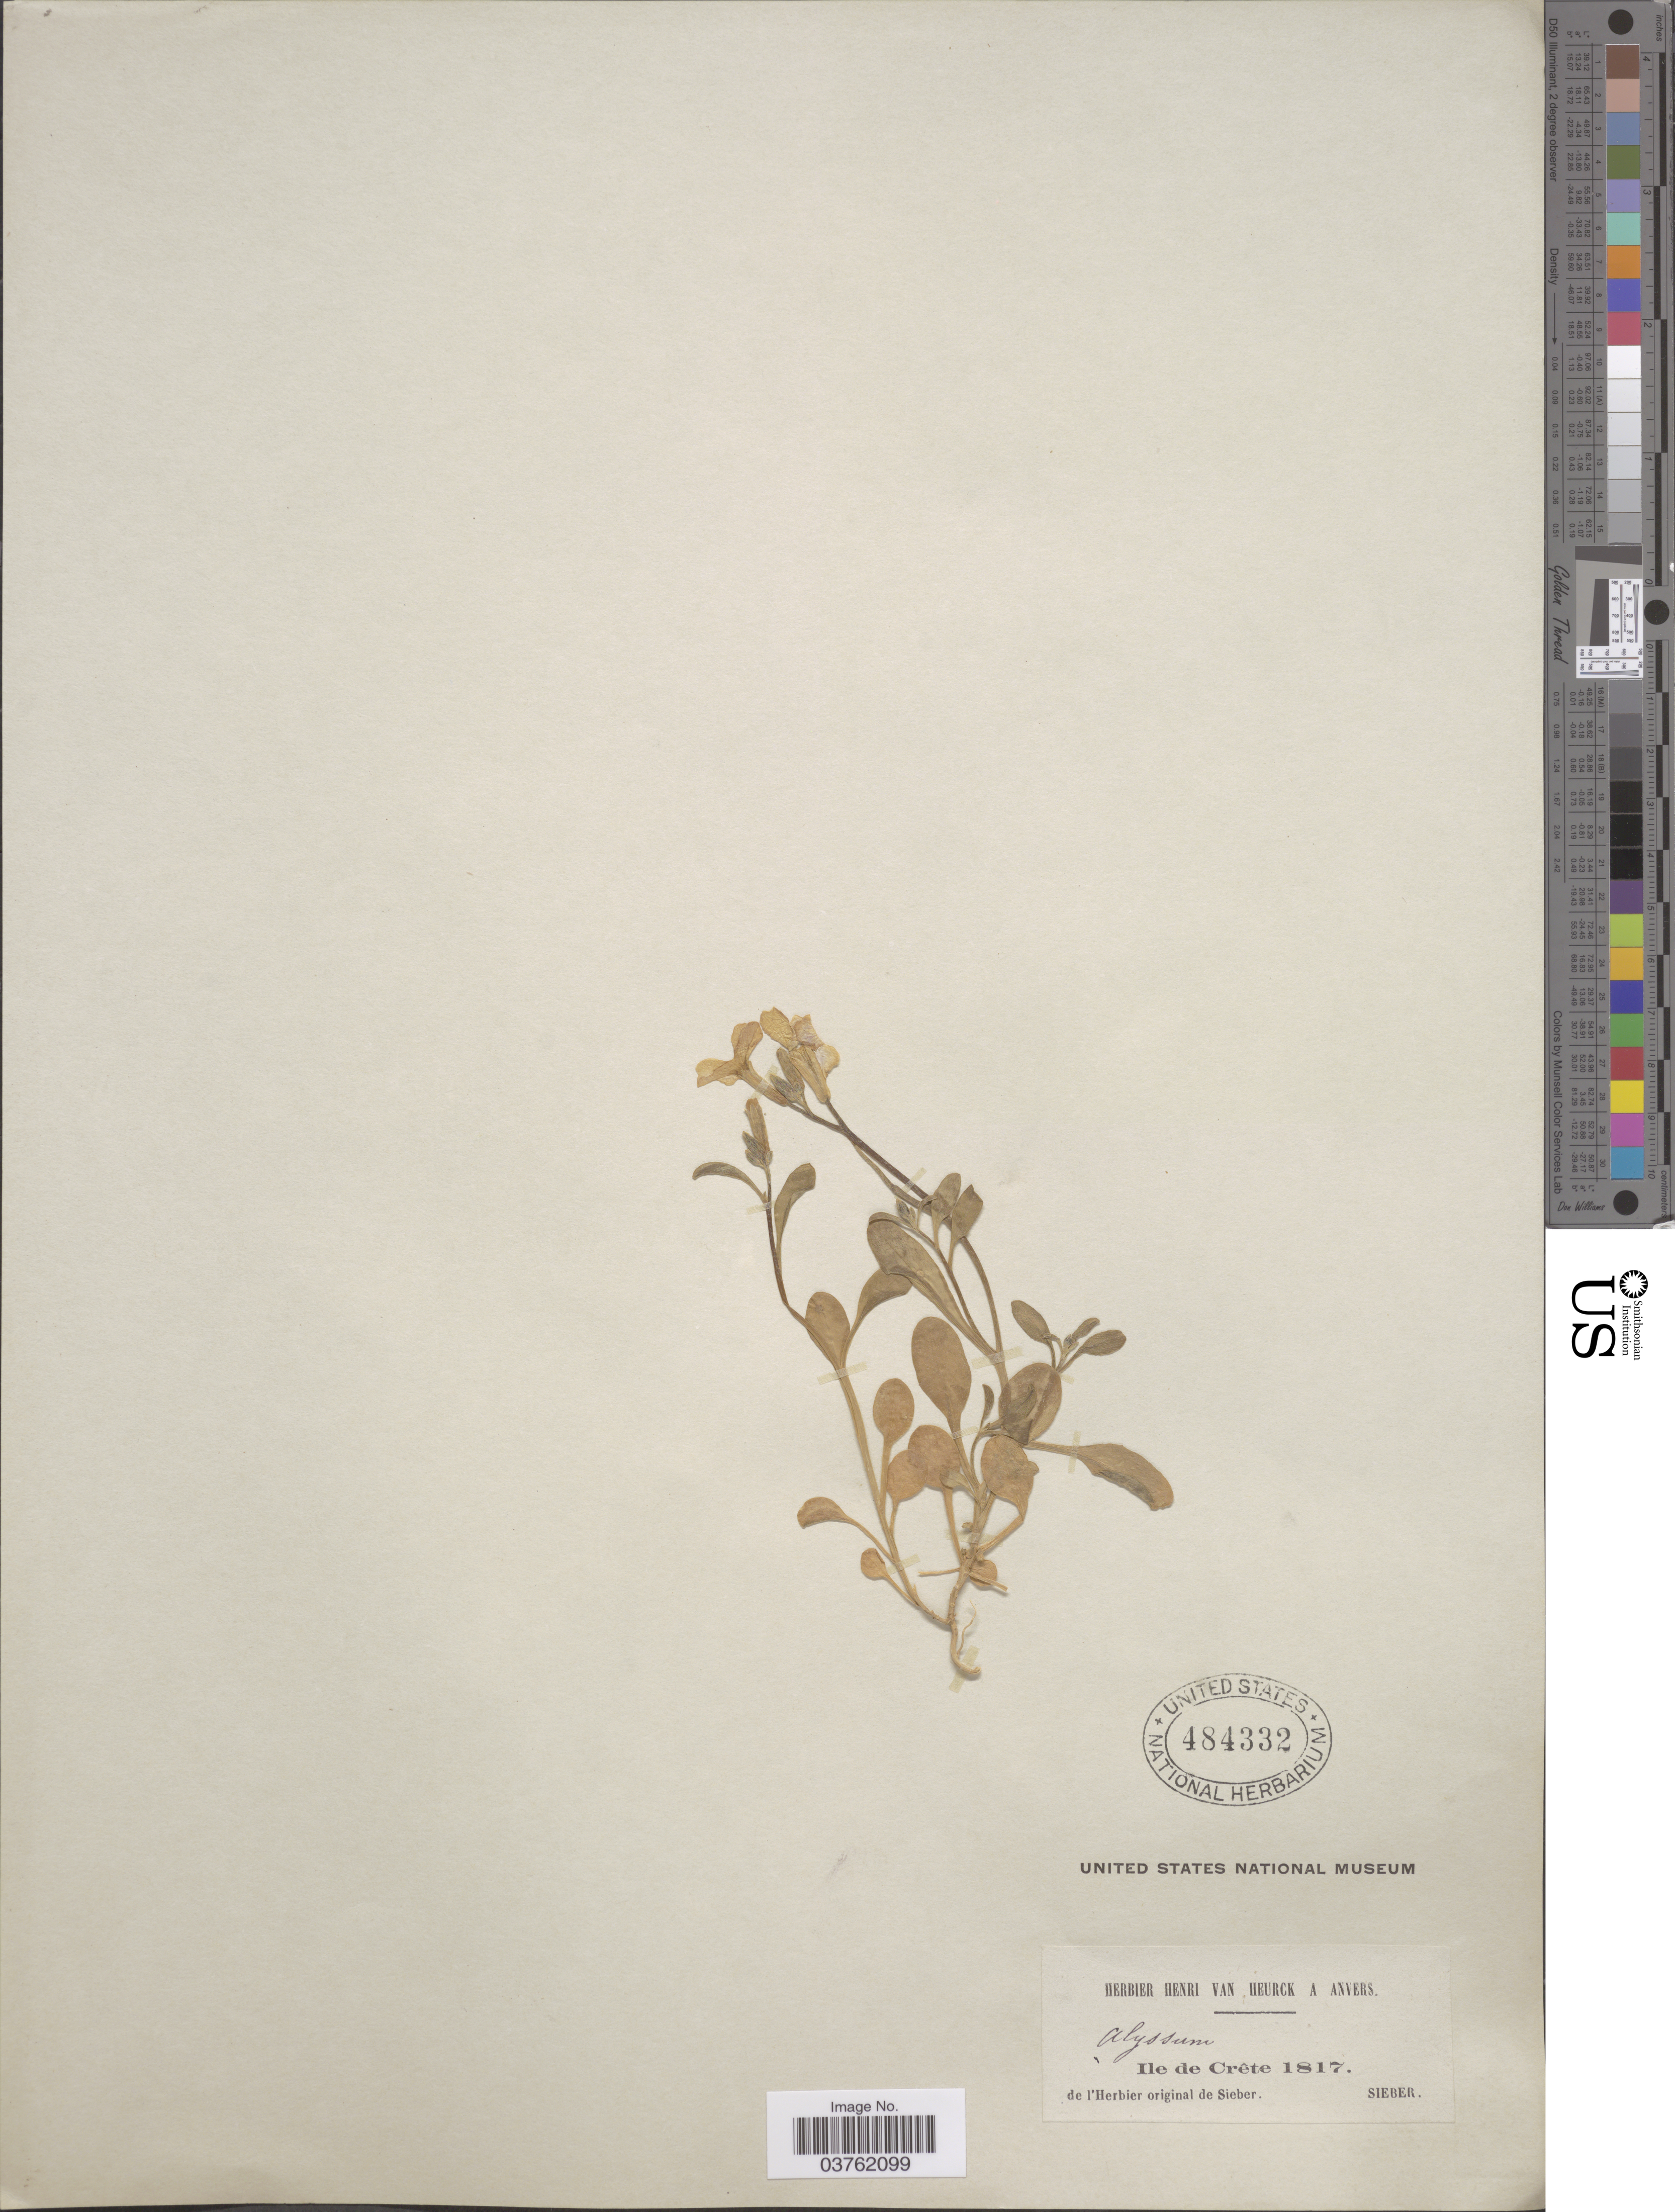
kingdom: Plantae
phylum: Tracheophyta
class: Magnoliopsida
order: Brassicales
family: Brassicaceae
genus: Alyssum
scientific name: Alyssum sp.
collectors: -- Sieber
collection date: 1817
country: Greece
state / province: Crete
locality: Ile de Crête.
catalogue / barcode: US 484332